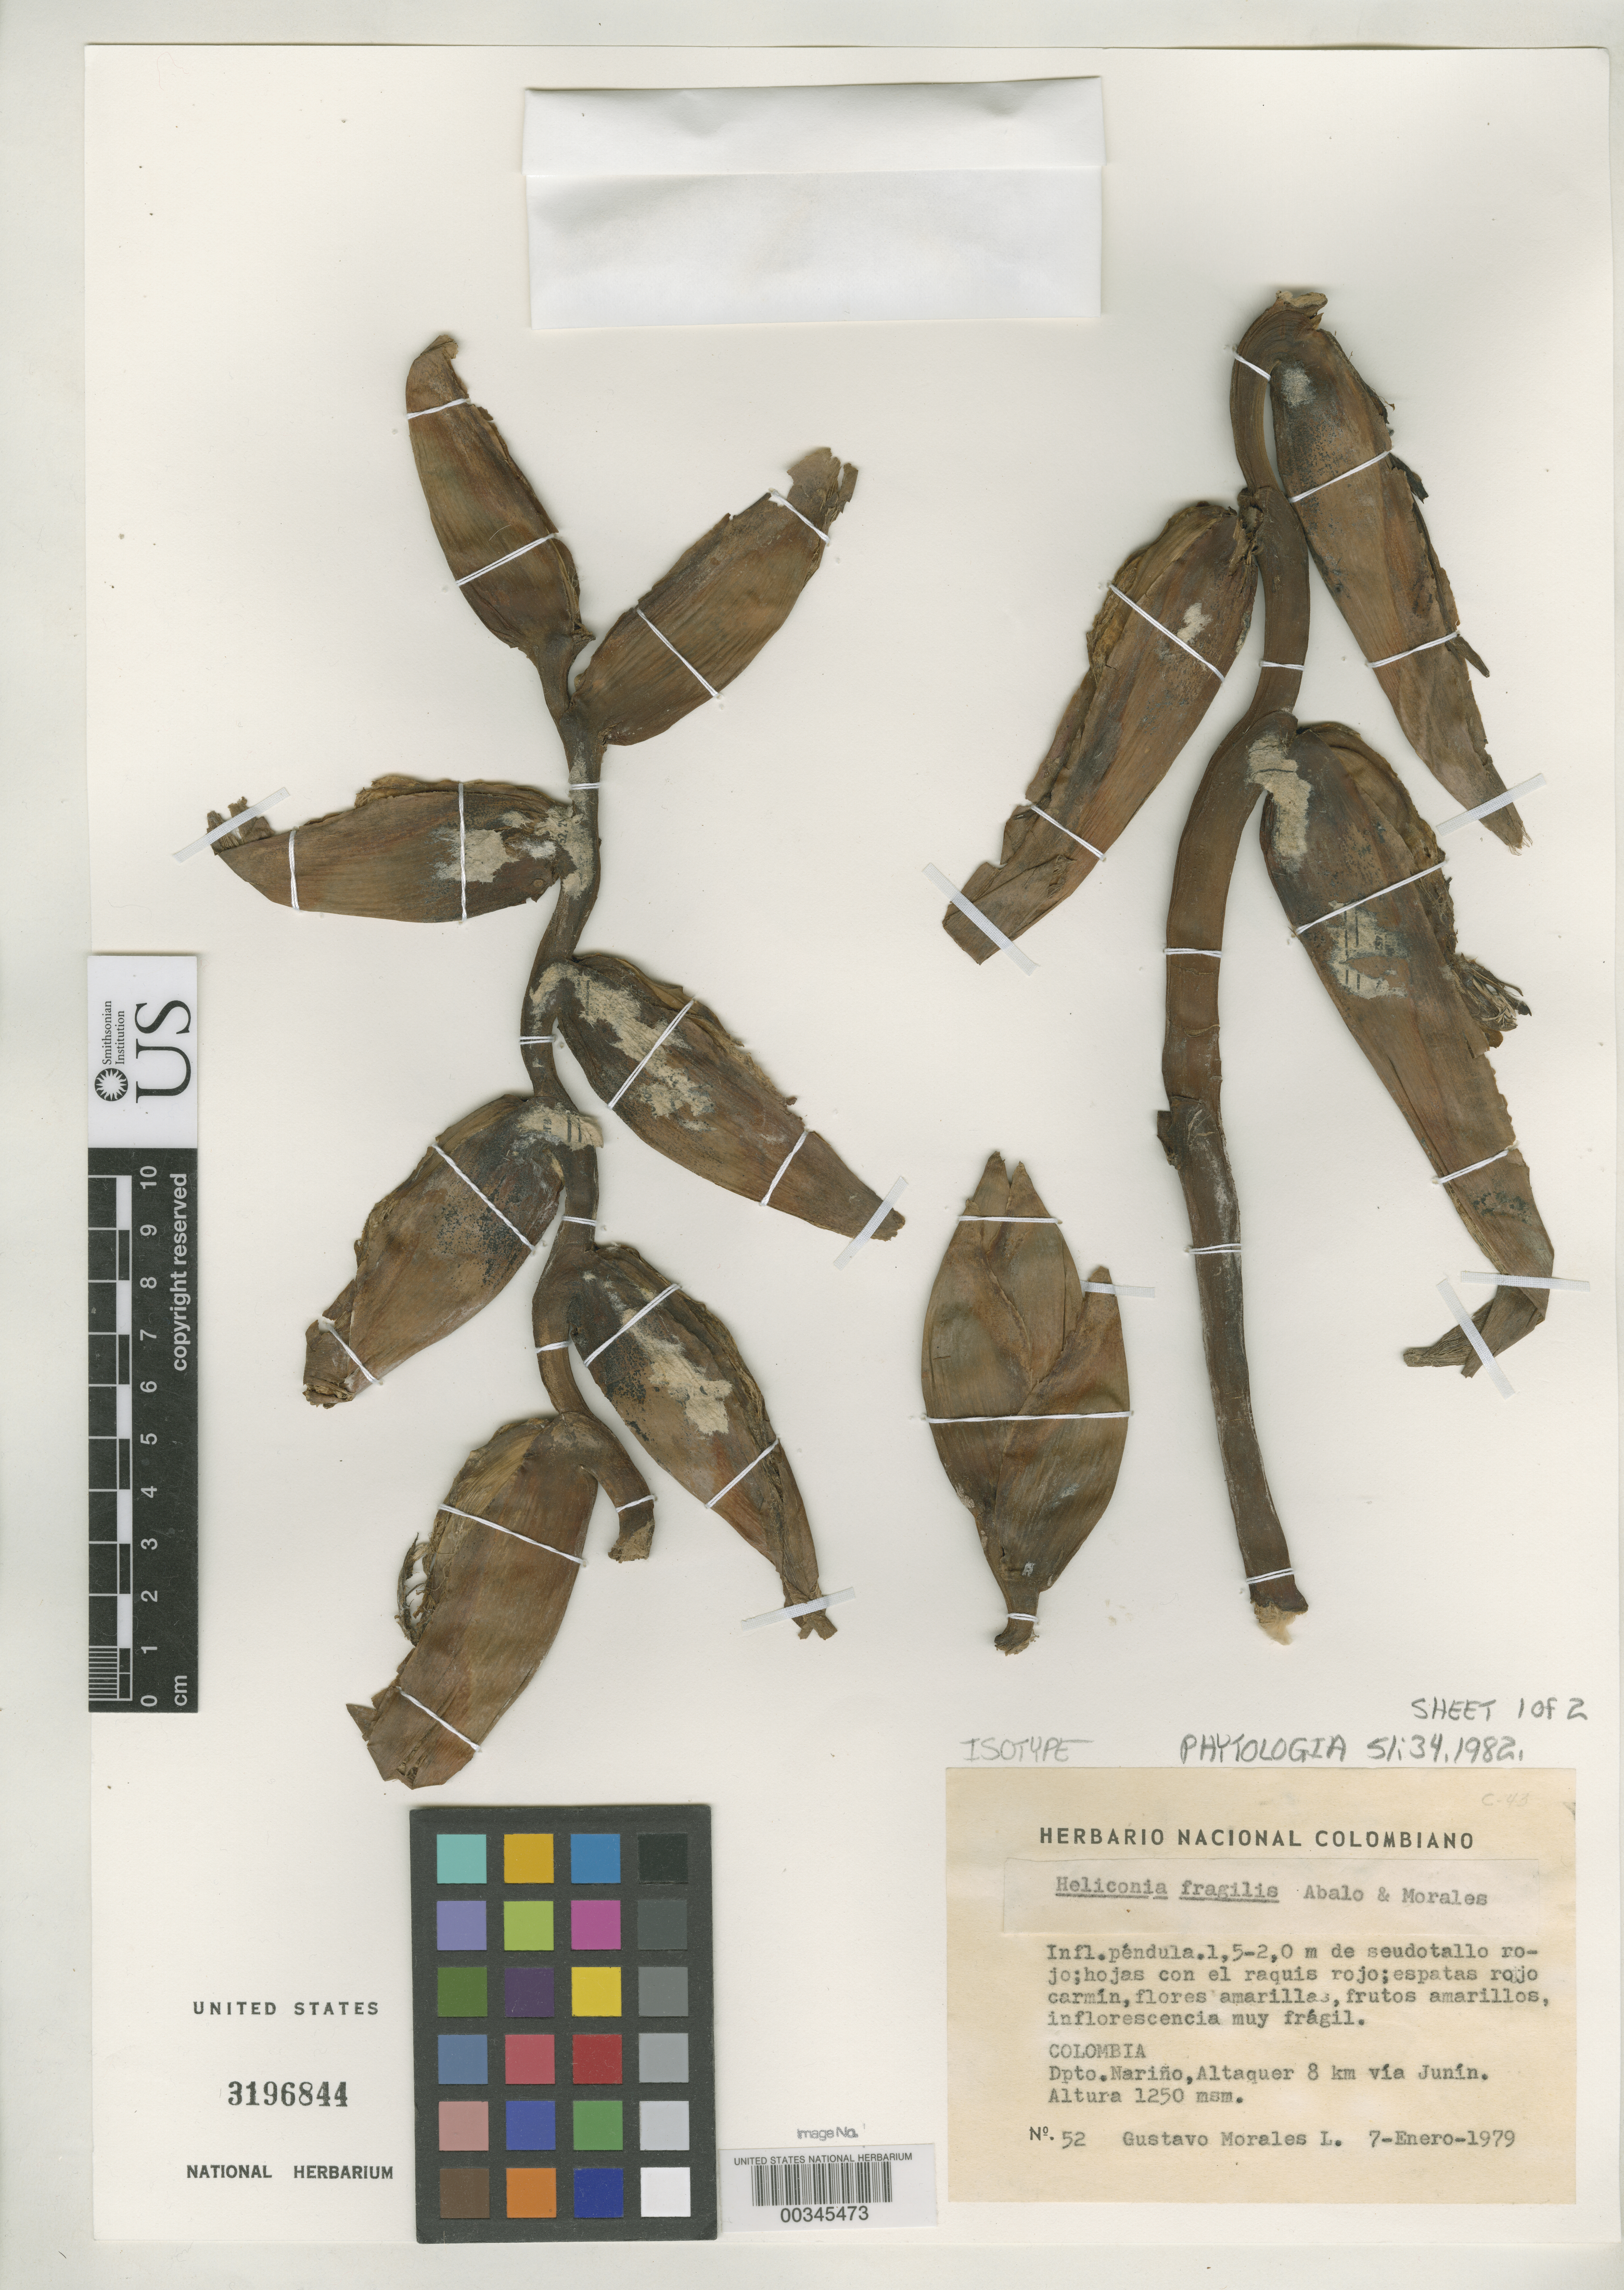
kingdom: Plantae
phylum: Tracheophyta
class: Liliopsida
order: Zingiberales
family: Heliconiaceae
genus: Heliconia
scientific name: Heliconia fragilis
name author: Abalo & G. Morales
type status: Isotype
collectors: G. Morales L.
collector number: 52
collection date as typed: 07 Jan 1979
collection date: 1979-01-07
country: Colombia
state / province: Nariño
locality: Altarquer, 8 km via Junin.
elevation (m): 1250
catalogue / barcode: US 3196844